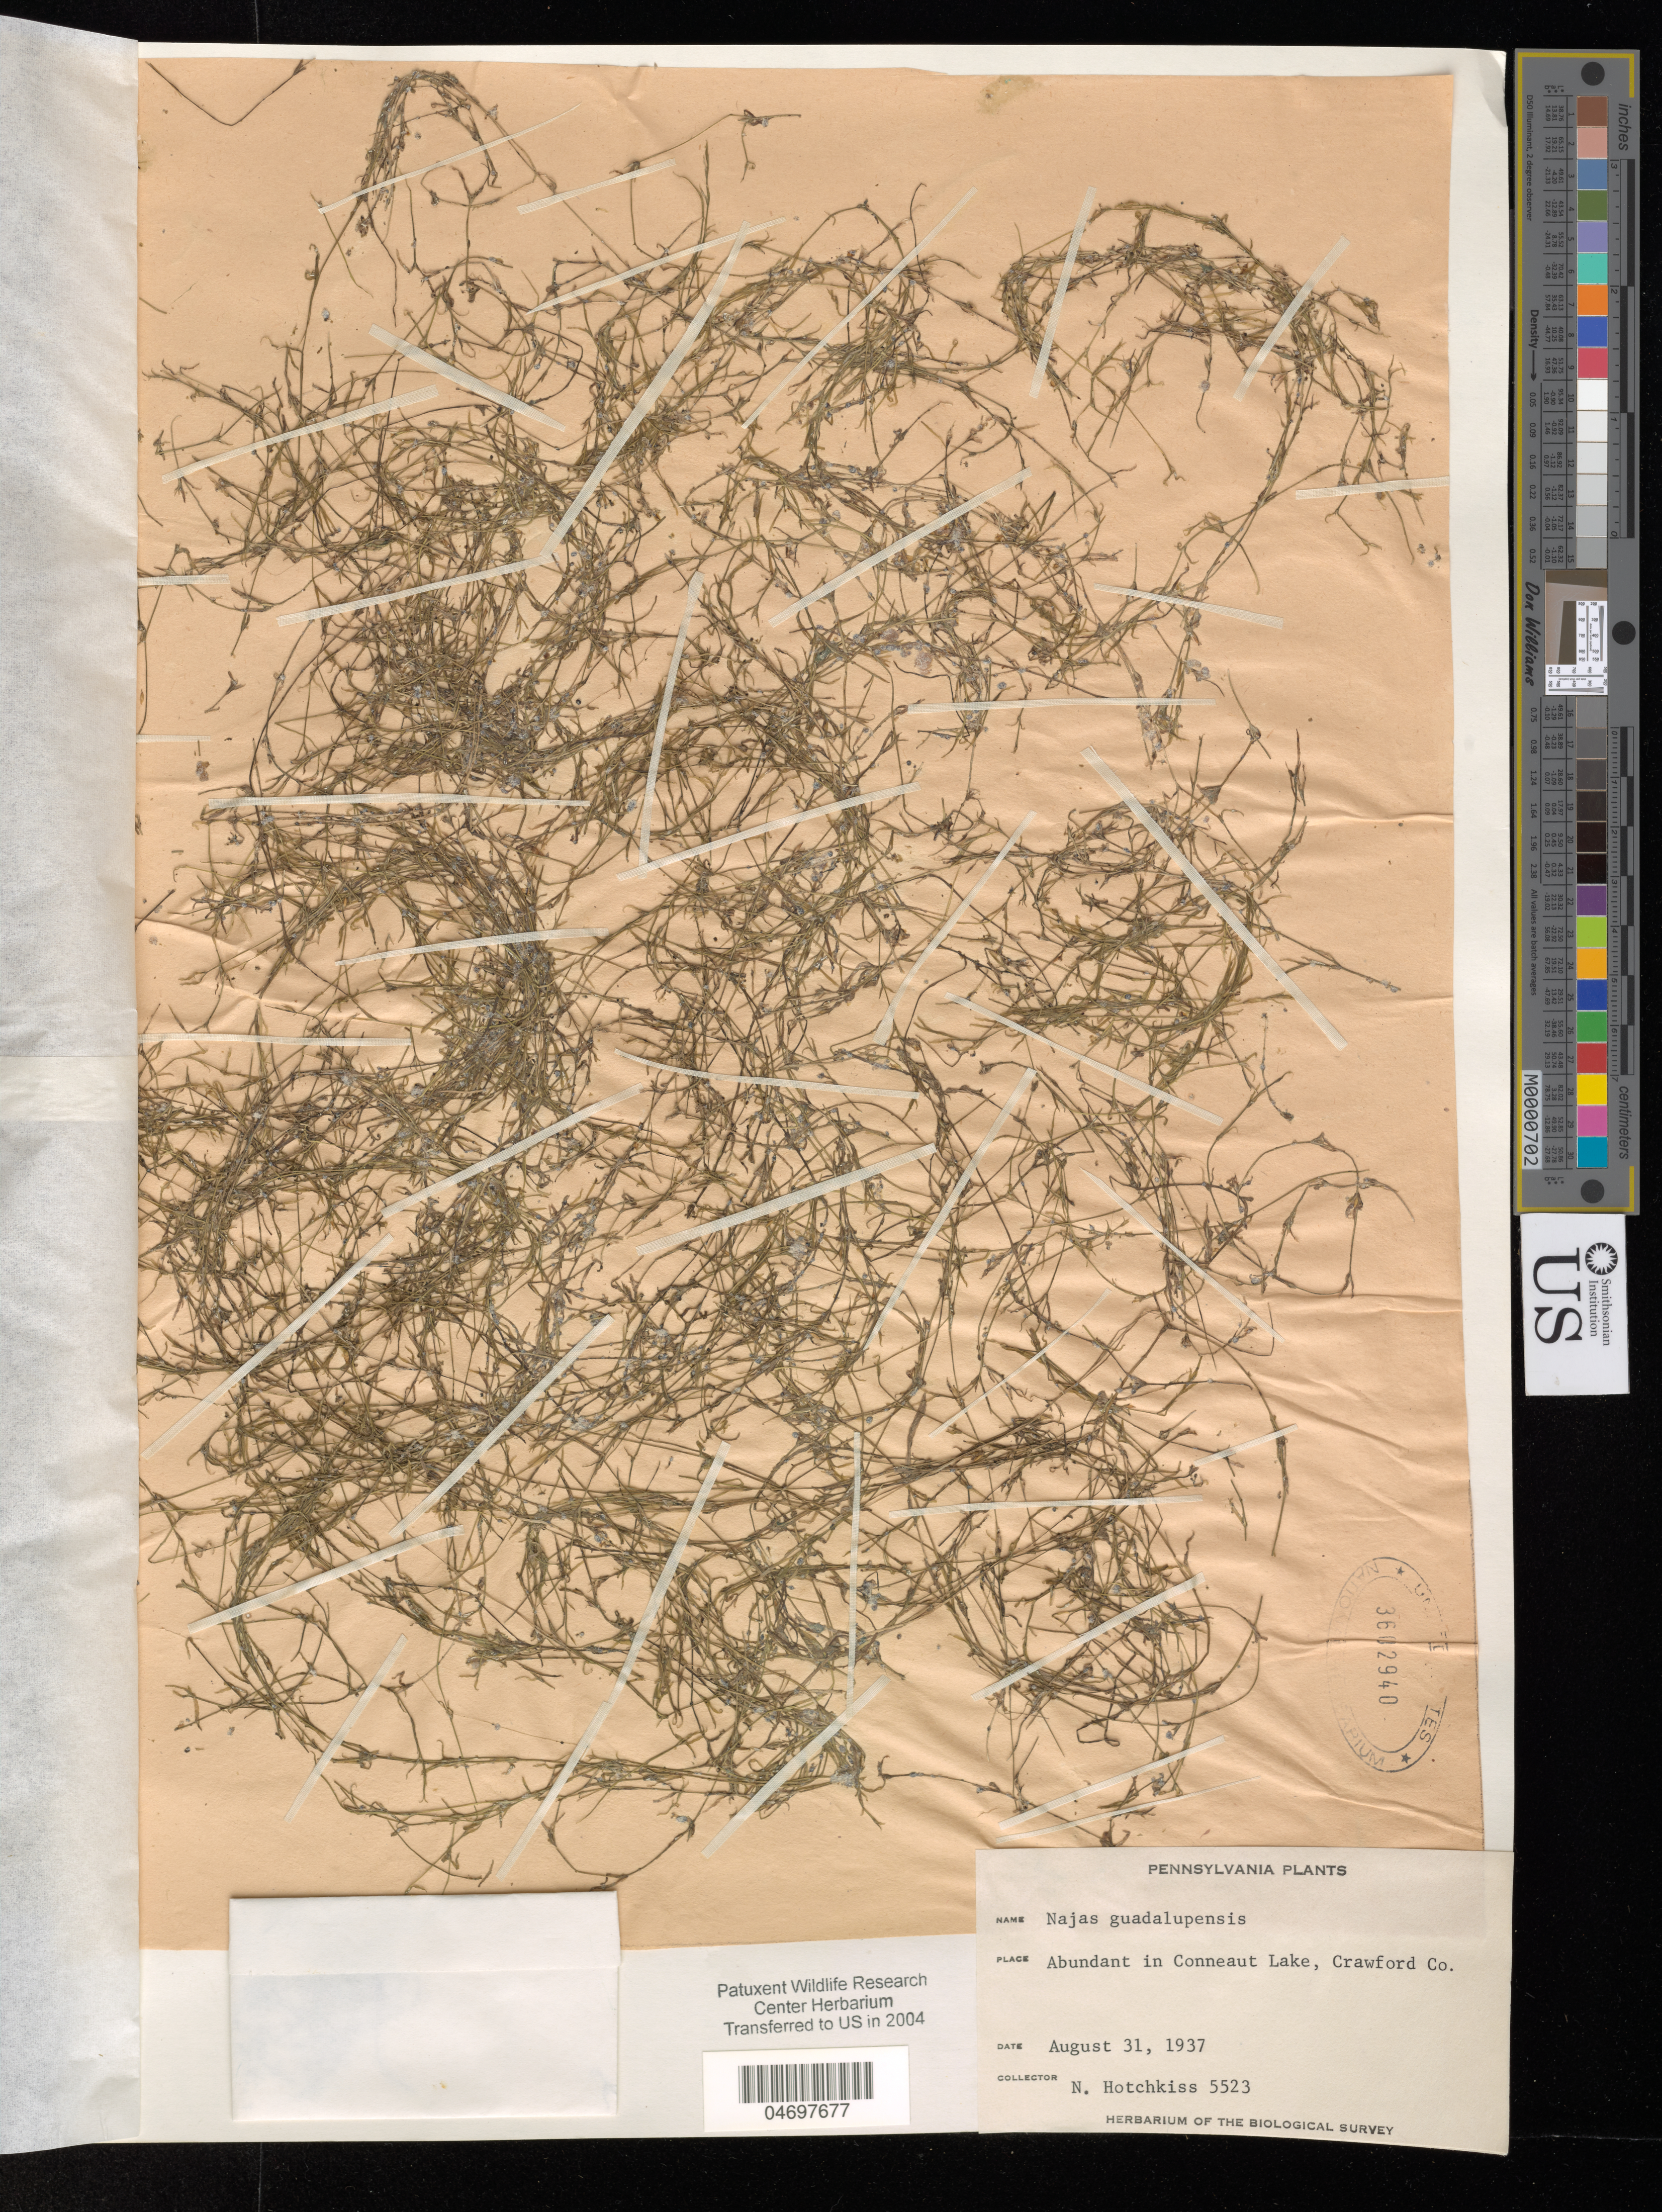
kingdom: Plantae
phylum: Tracheophyta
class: Liliopsida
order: Alismatales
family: Hydrocharitaceae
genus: Najas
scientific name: Najas guadalupensis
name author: (Spreng.) Magnus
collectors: N. Hotchkiss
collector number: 5523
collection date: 1937-08-31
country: United States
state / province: Pennsylvania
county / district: Crawford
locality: At south end of Conneaut Lake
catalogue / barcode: US 3602940